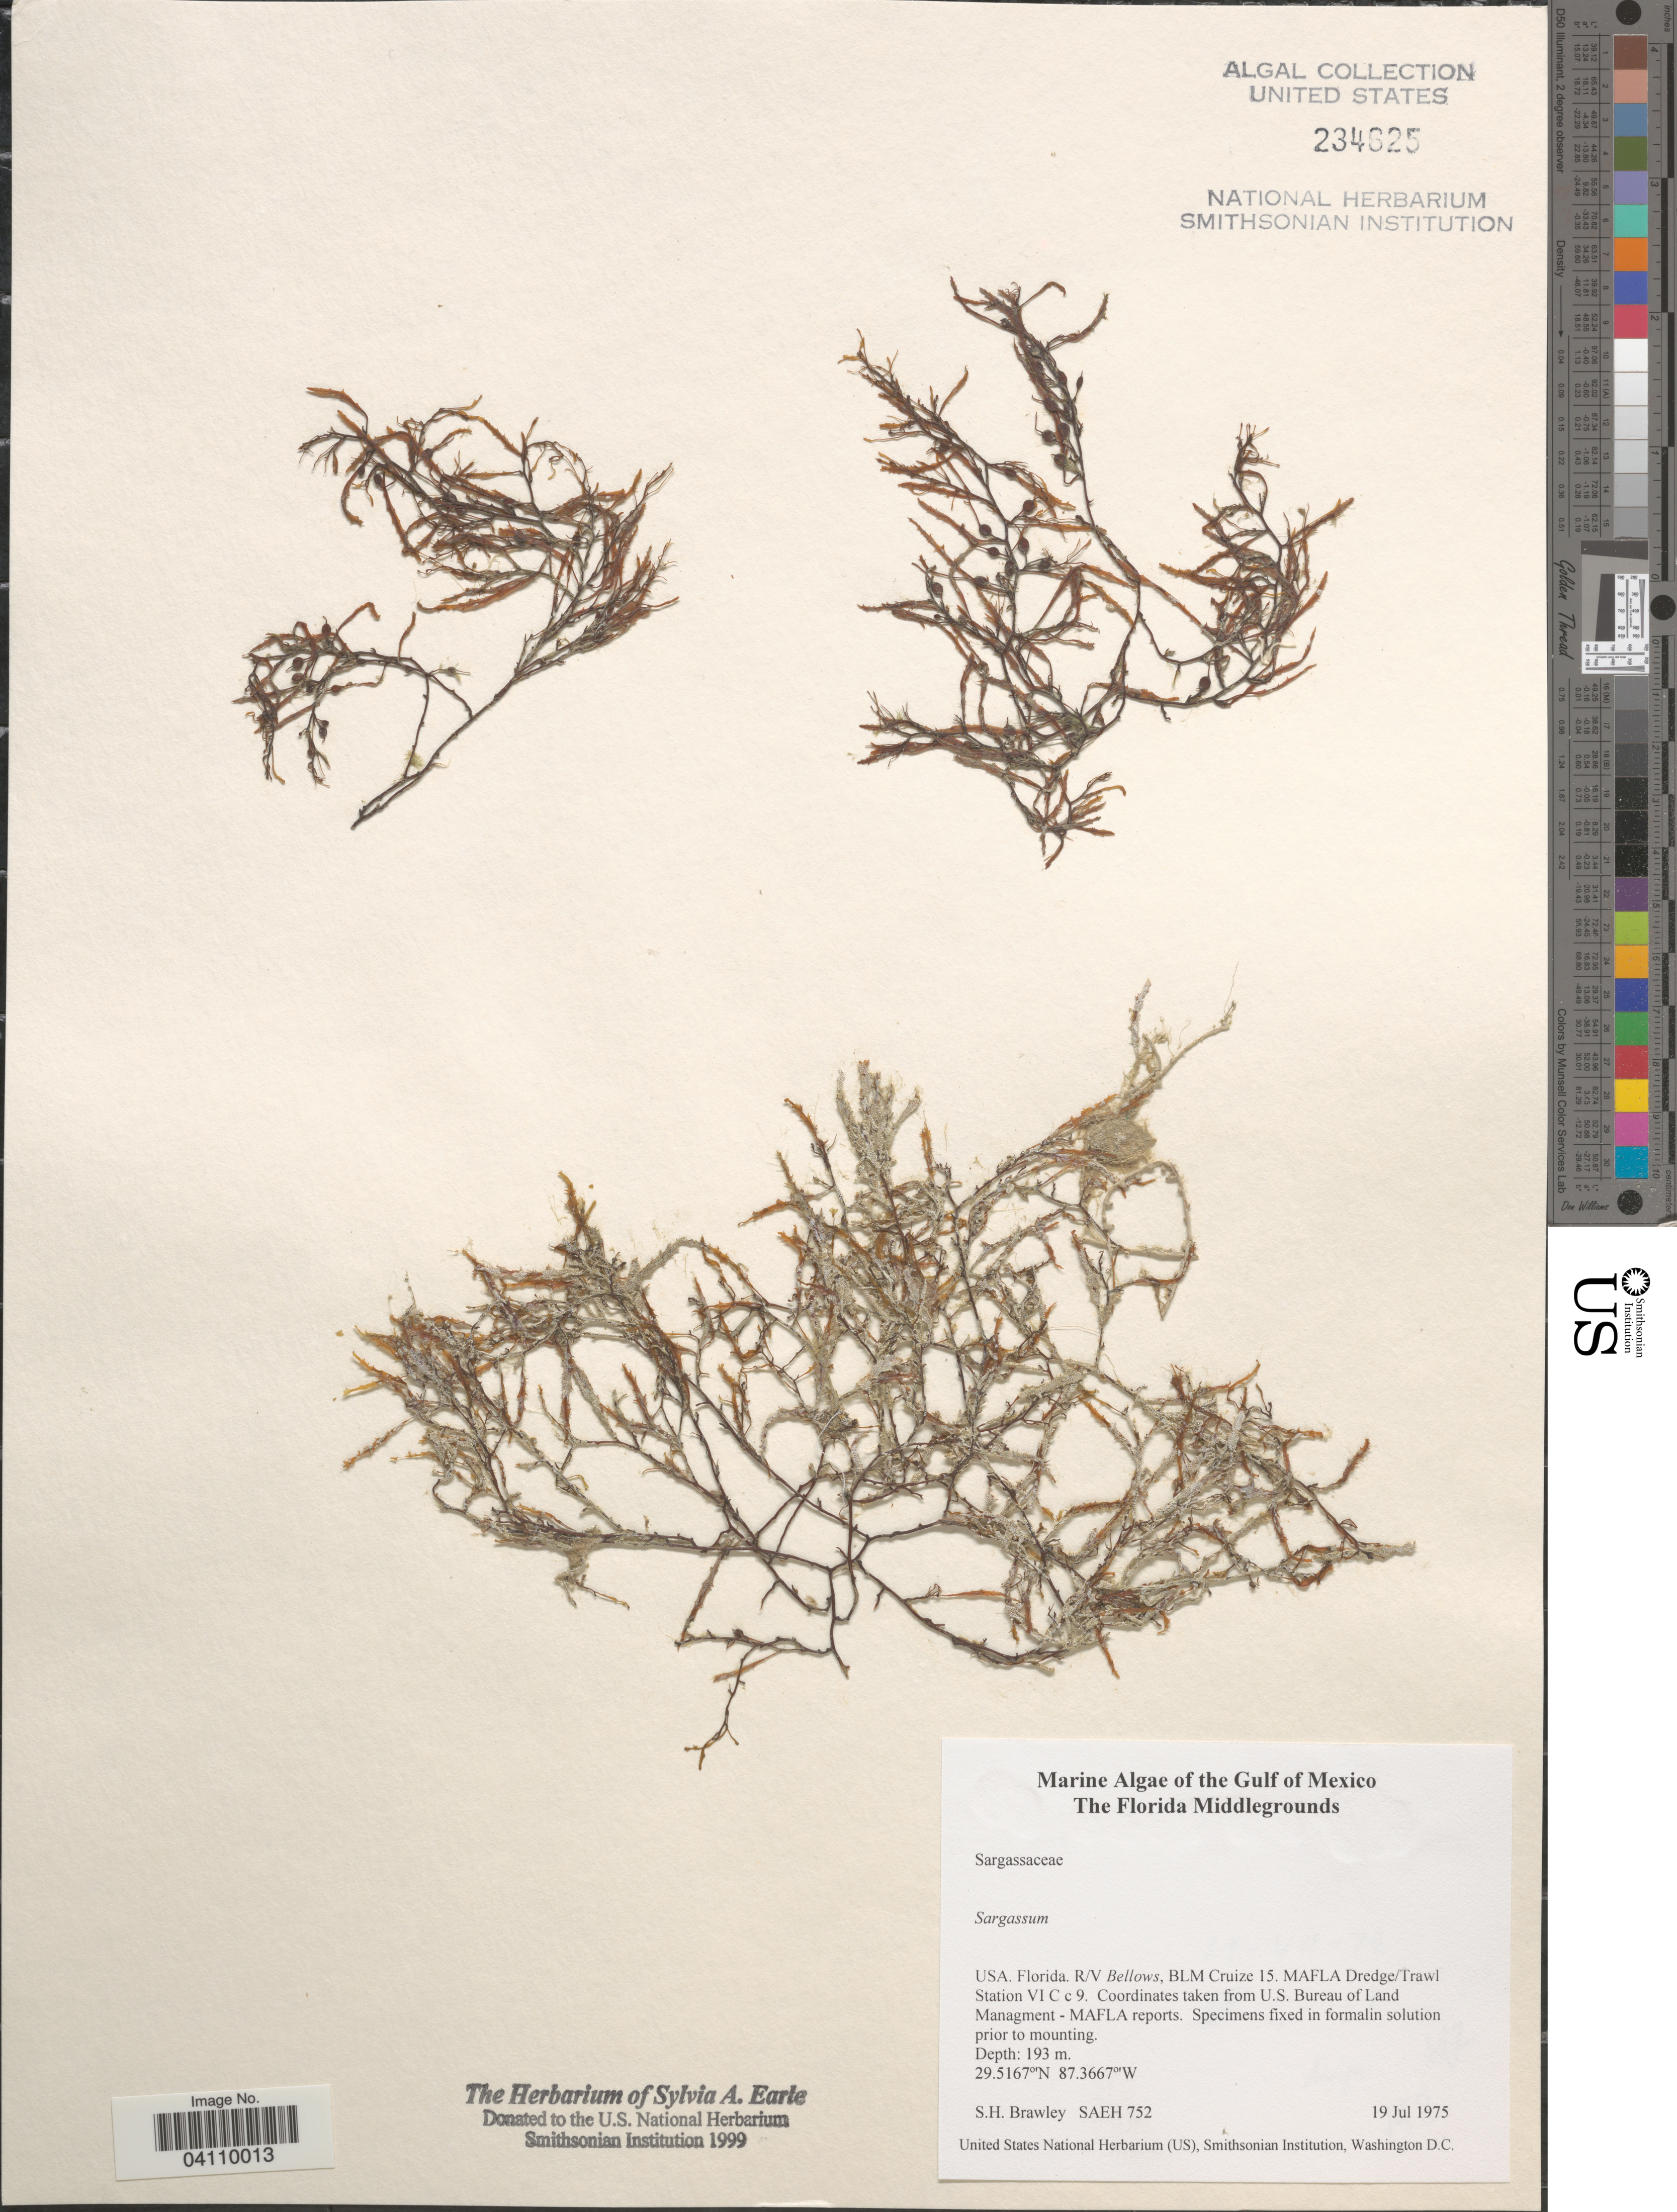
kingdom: Chromista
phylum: Ochrophyta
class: Phaeophyceae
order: Fucales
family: Sargassaceae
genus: Sargassum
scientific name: Sargassum sp.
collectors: S. Brawley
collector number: SAEH 752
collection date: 1975-07-19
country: United States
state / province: Florida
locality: The Gulf of Mexico. The Florida Middlegrounds. R/V Bellows, BLM Cruize 15. MAFLA Dredge/Trawl Station VI C c 9. Coordinates taken from U.S. Bureau of Land Managment - MAFLA reports [unsure placement].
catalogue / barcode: US 234625